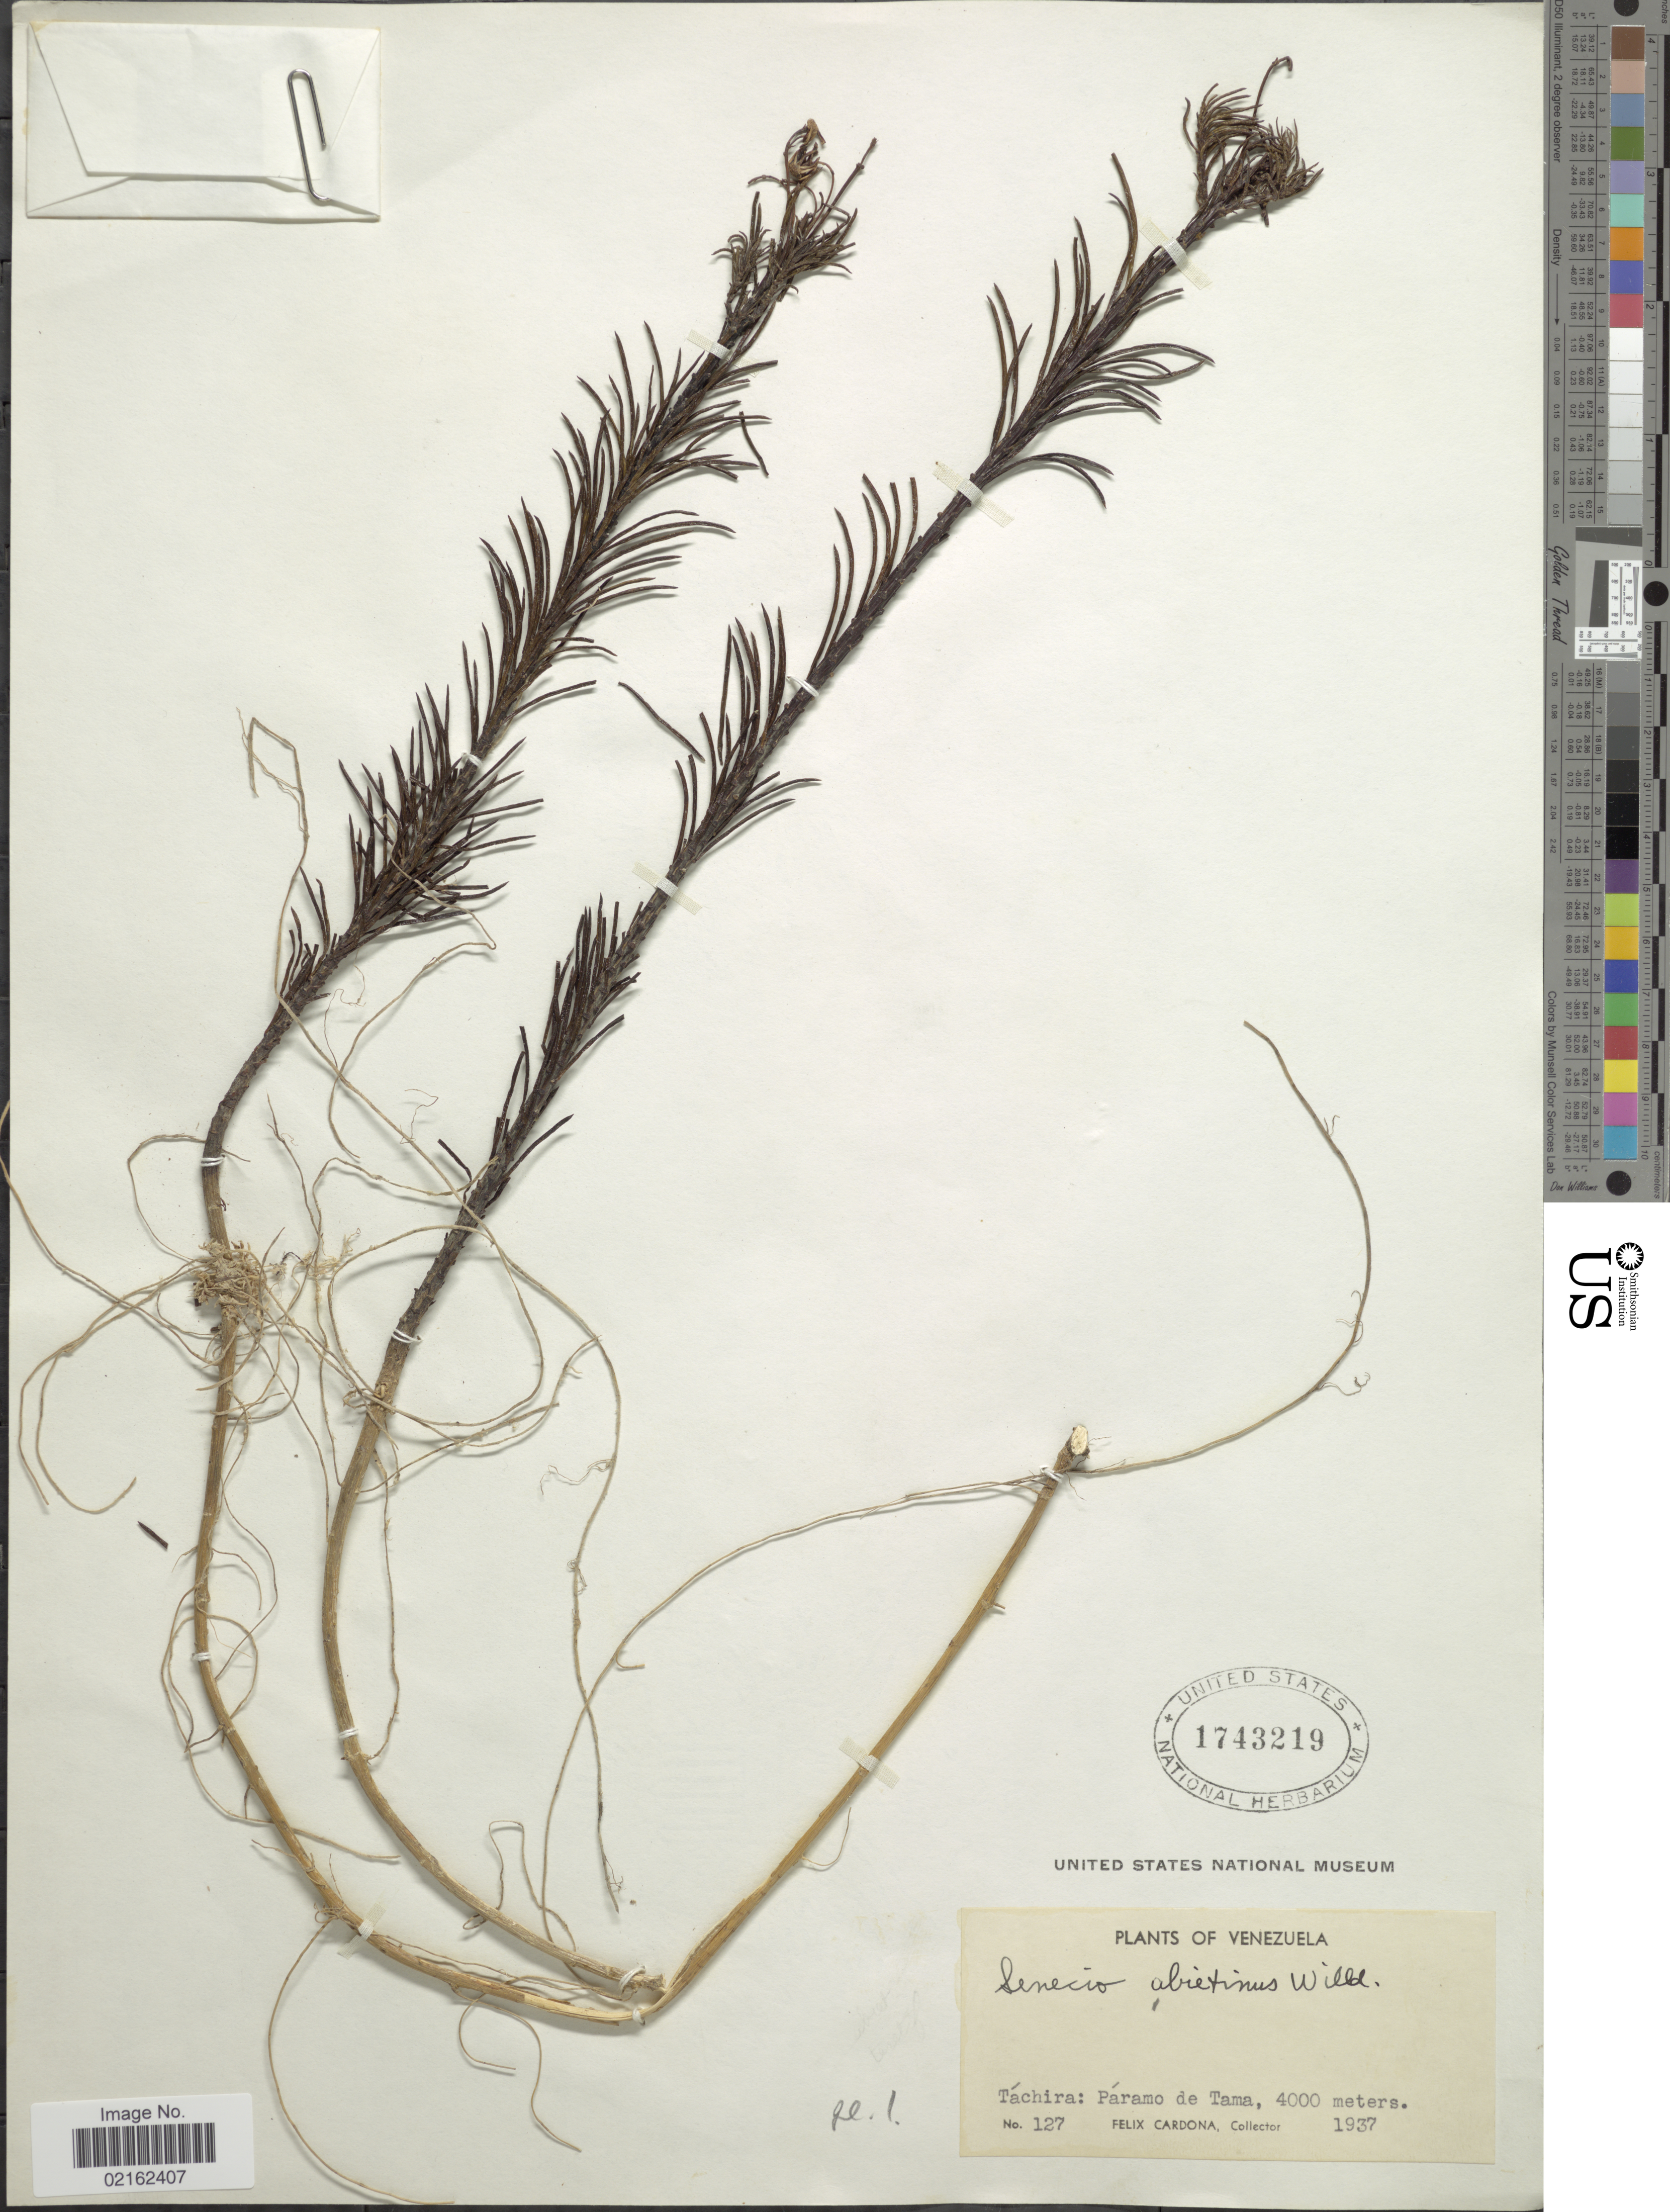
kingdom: Plantae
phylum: Tracheophyta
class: Magnoliopsida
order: Asterales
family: Asteraceae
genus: Pentacalia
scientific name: Pentacalia abietina var. aciculata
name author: (Cuatrec.) Cuatrec.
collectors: F. Cardona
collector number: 127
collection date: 1937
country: Venezuela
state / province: Tachira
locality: Paramo de Tama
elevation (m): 4000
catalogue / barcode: US 1743219